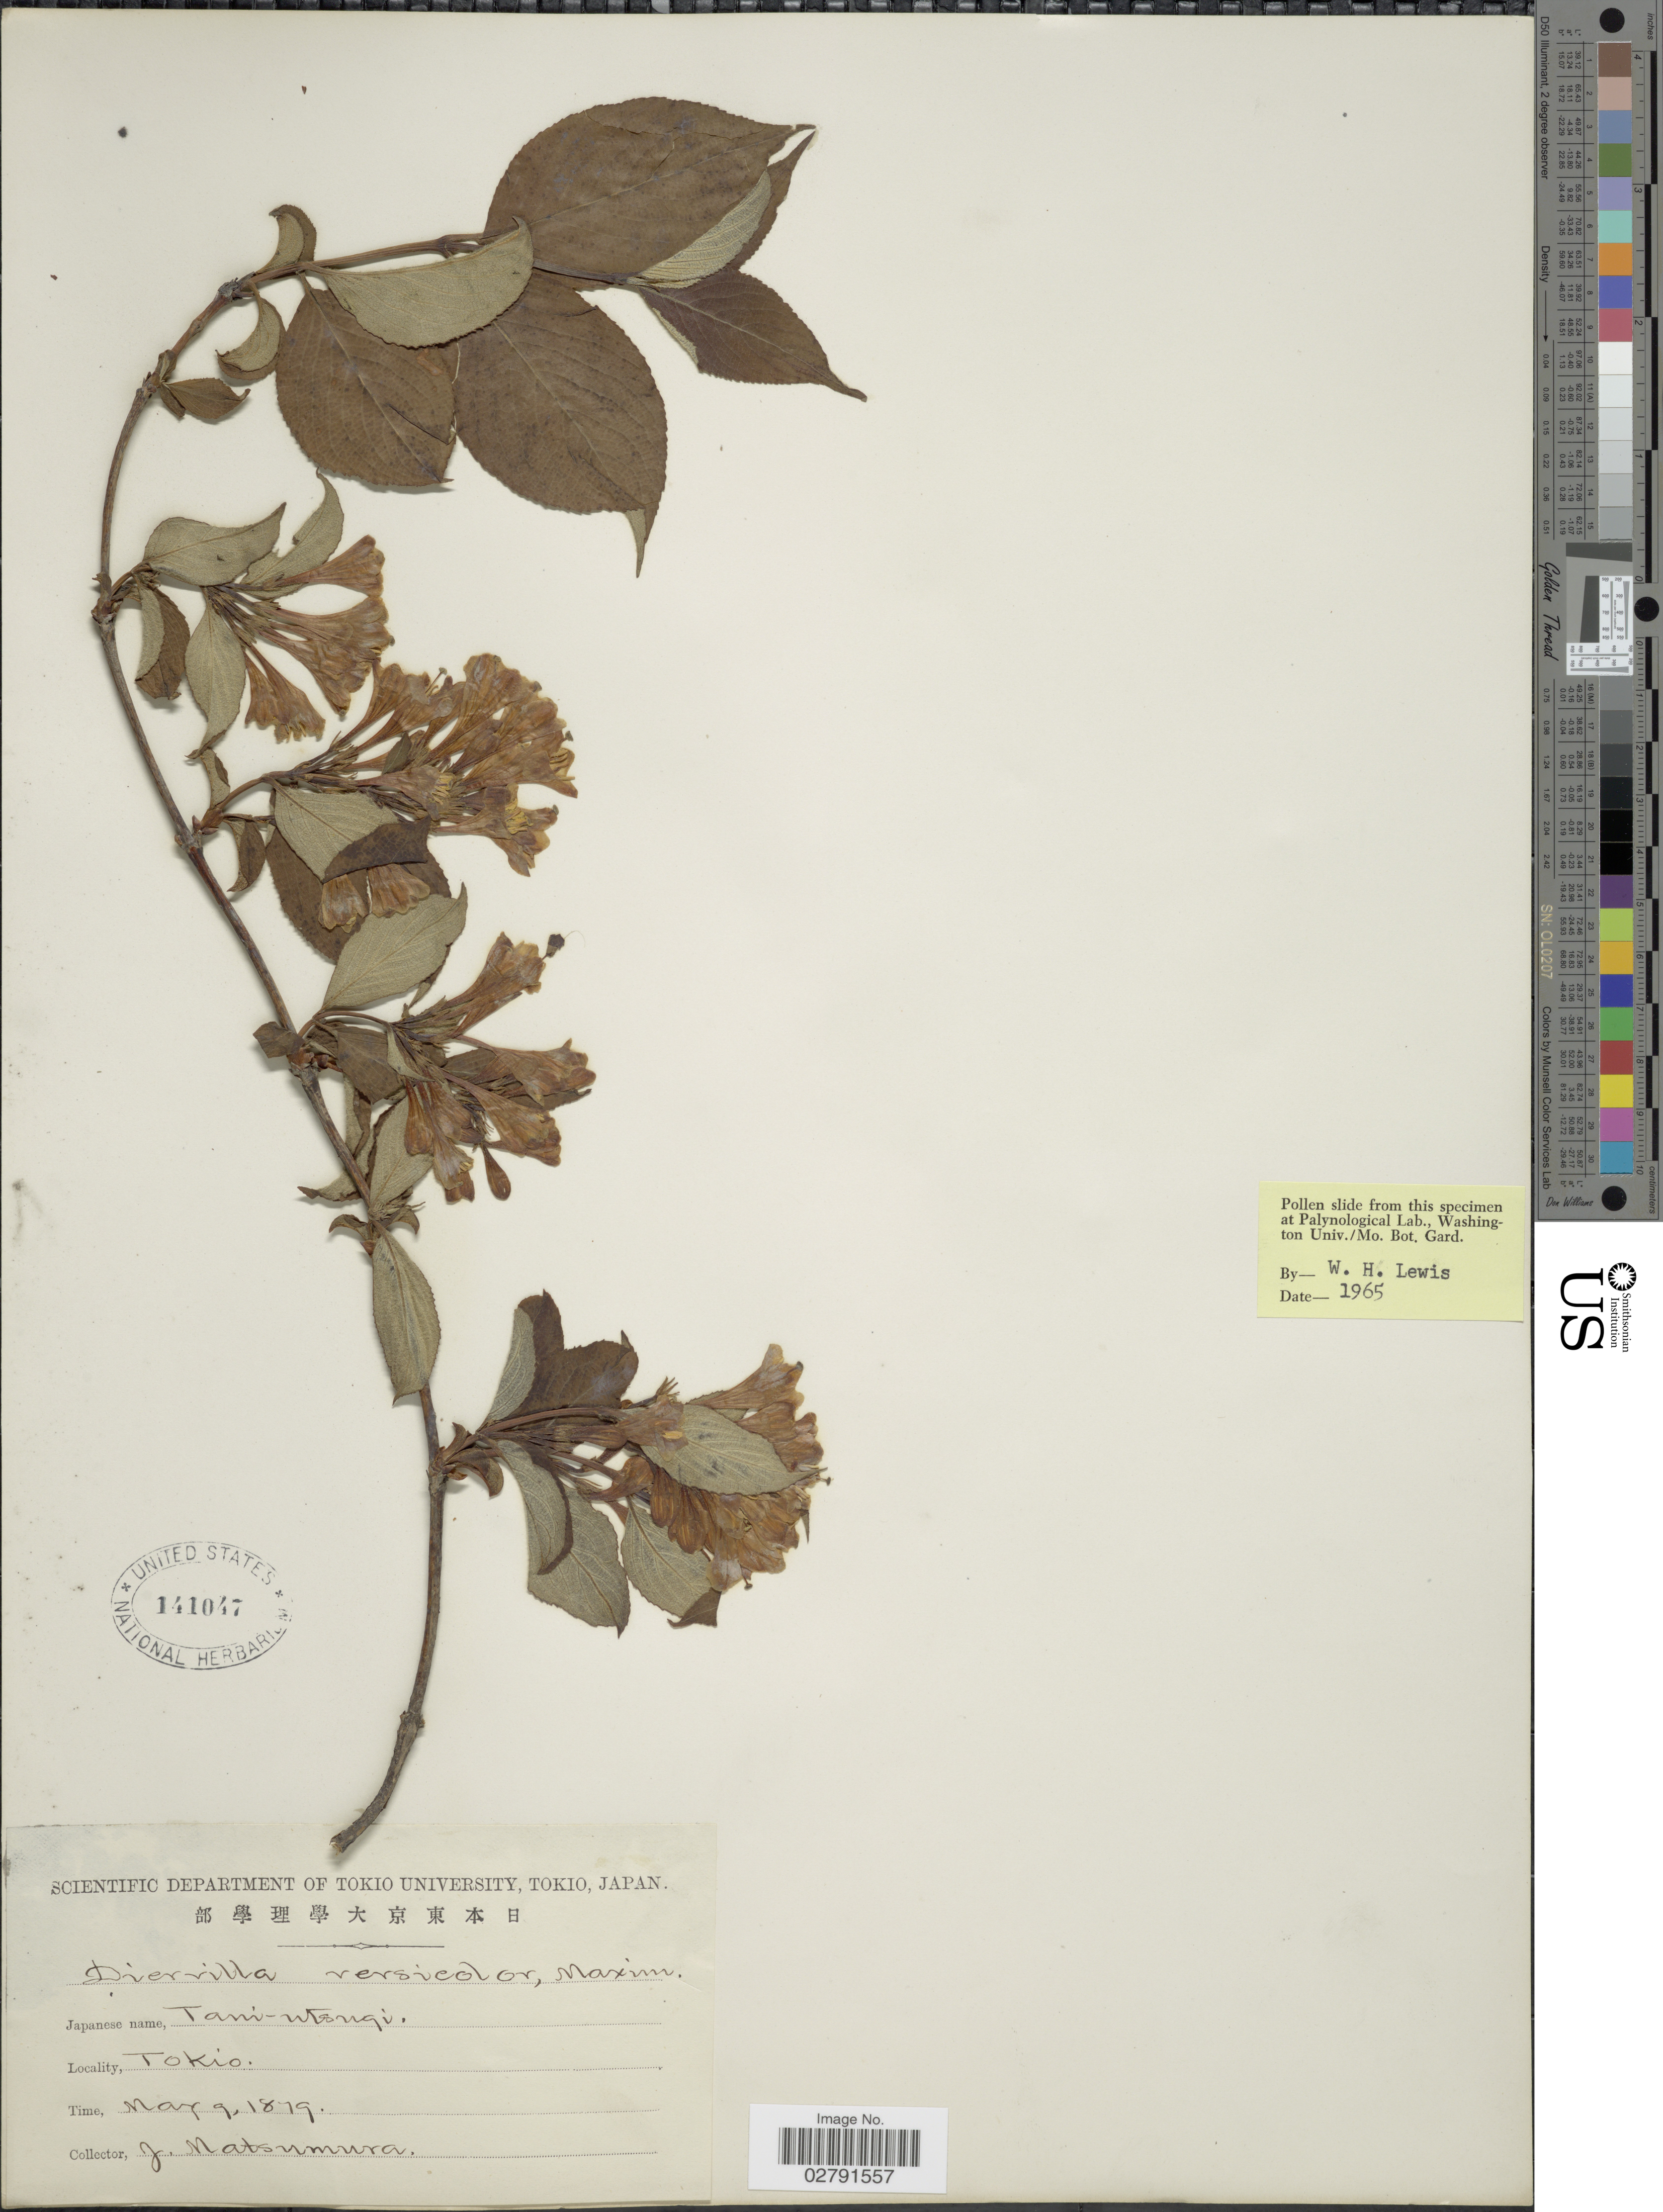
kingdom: Plantae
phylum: Tracheophyta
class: Magnoliopsida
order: Dipsacales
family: Caprifoliaceae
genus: Diervilla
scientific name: Diervilla versicolor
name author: Siebold & Zucc.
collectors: J. Matsumura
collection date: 1879-05-09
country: Japan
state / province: Tokyo, Federal City of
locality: Tokio.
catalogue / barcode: US 141047